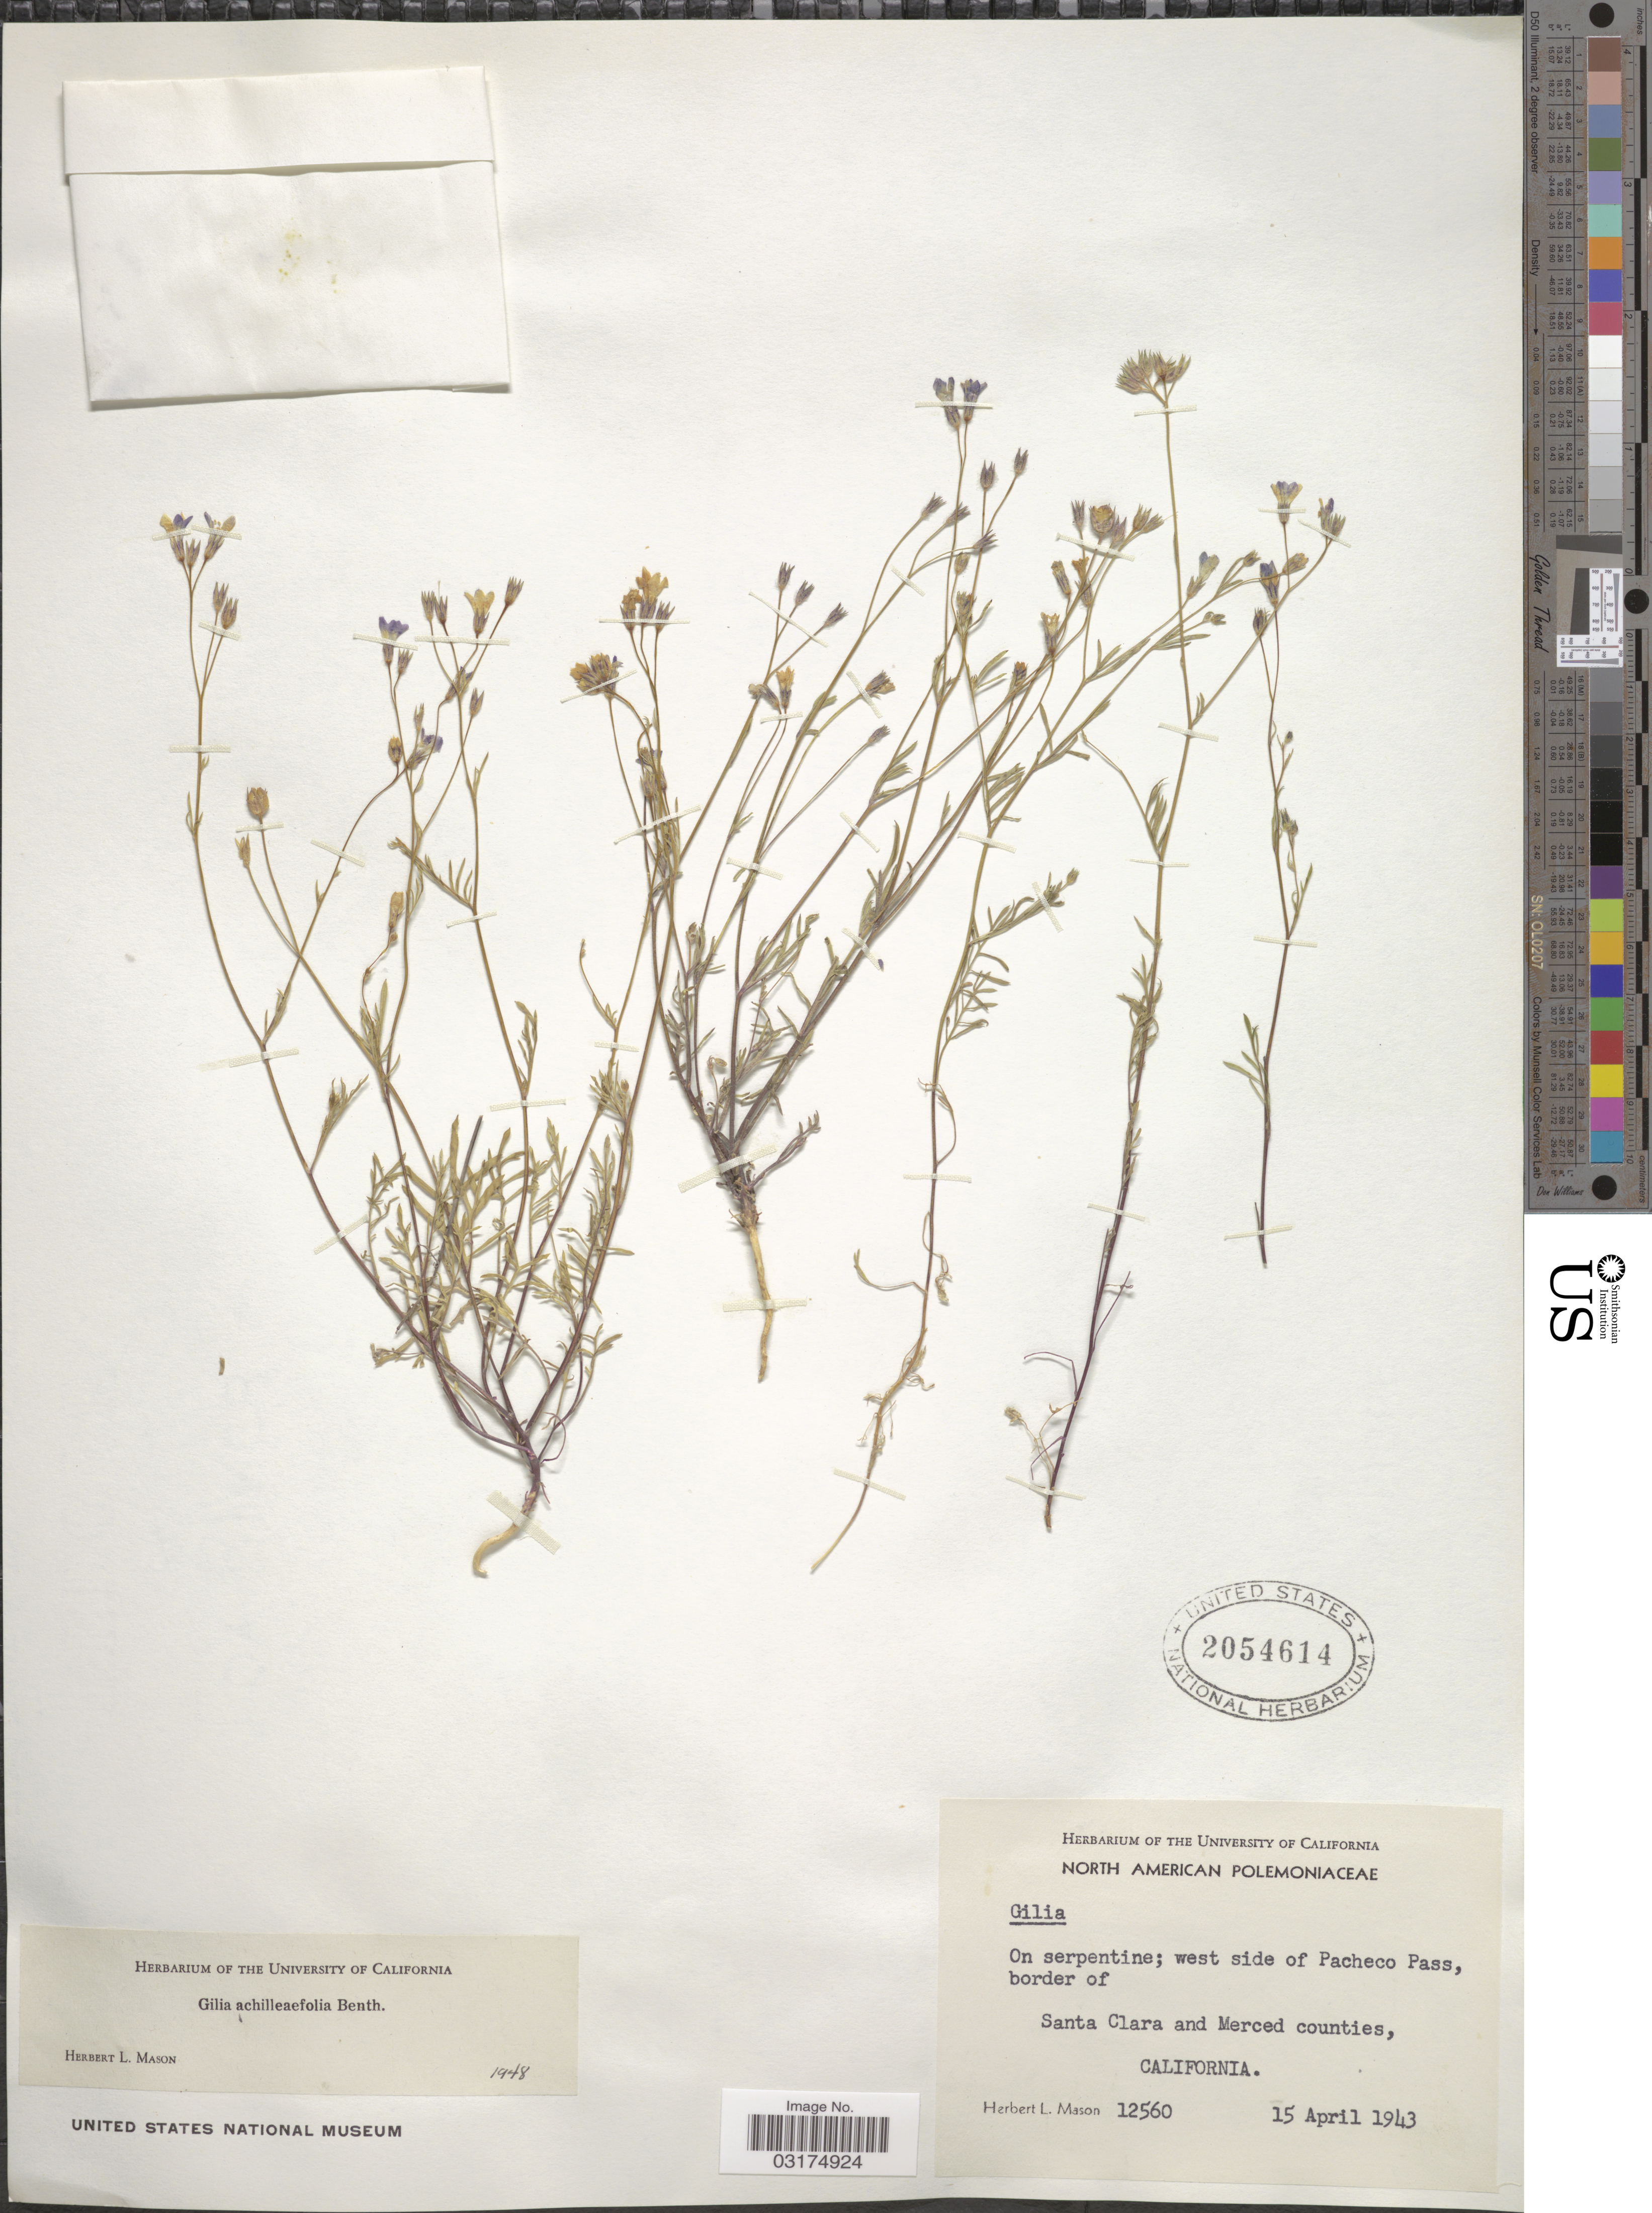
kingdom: Plantae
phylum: Tracheophyta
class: Magnoliopsida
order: Ericales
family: Polemoniaceae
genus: Gilia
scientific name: Gilia achilleifolia subsp. multicaulis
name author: (Benth.) V.E. Grant & A.D. Grant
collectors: H. L. Mason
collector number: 12560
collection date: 1943-04-15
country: United States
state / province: California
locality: On serpentine; west side of Pacheco Pass, border of Santa Clara and Merced counties.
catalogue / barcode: US 2054614